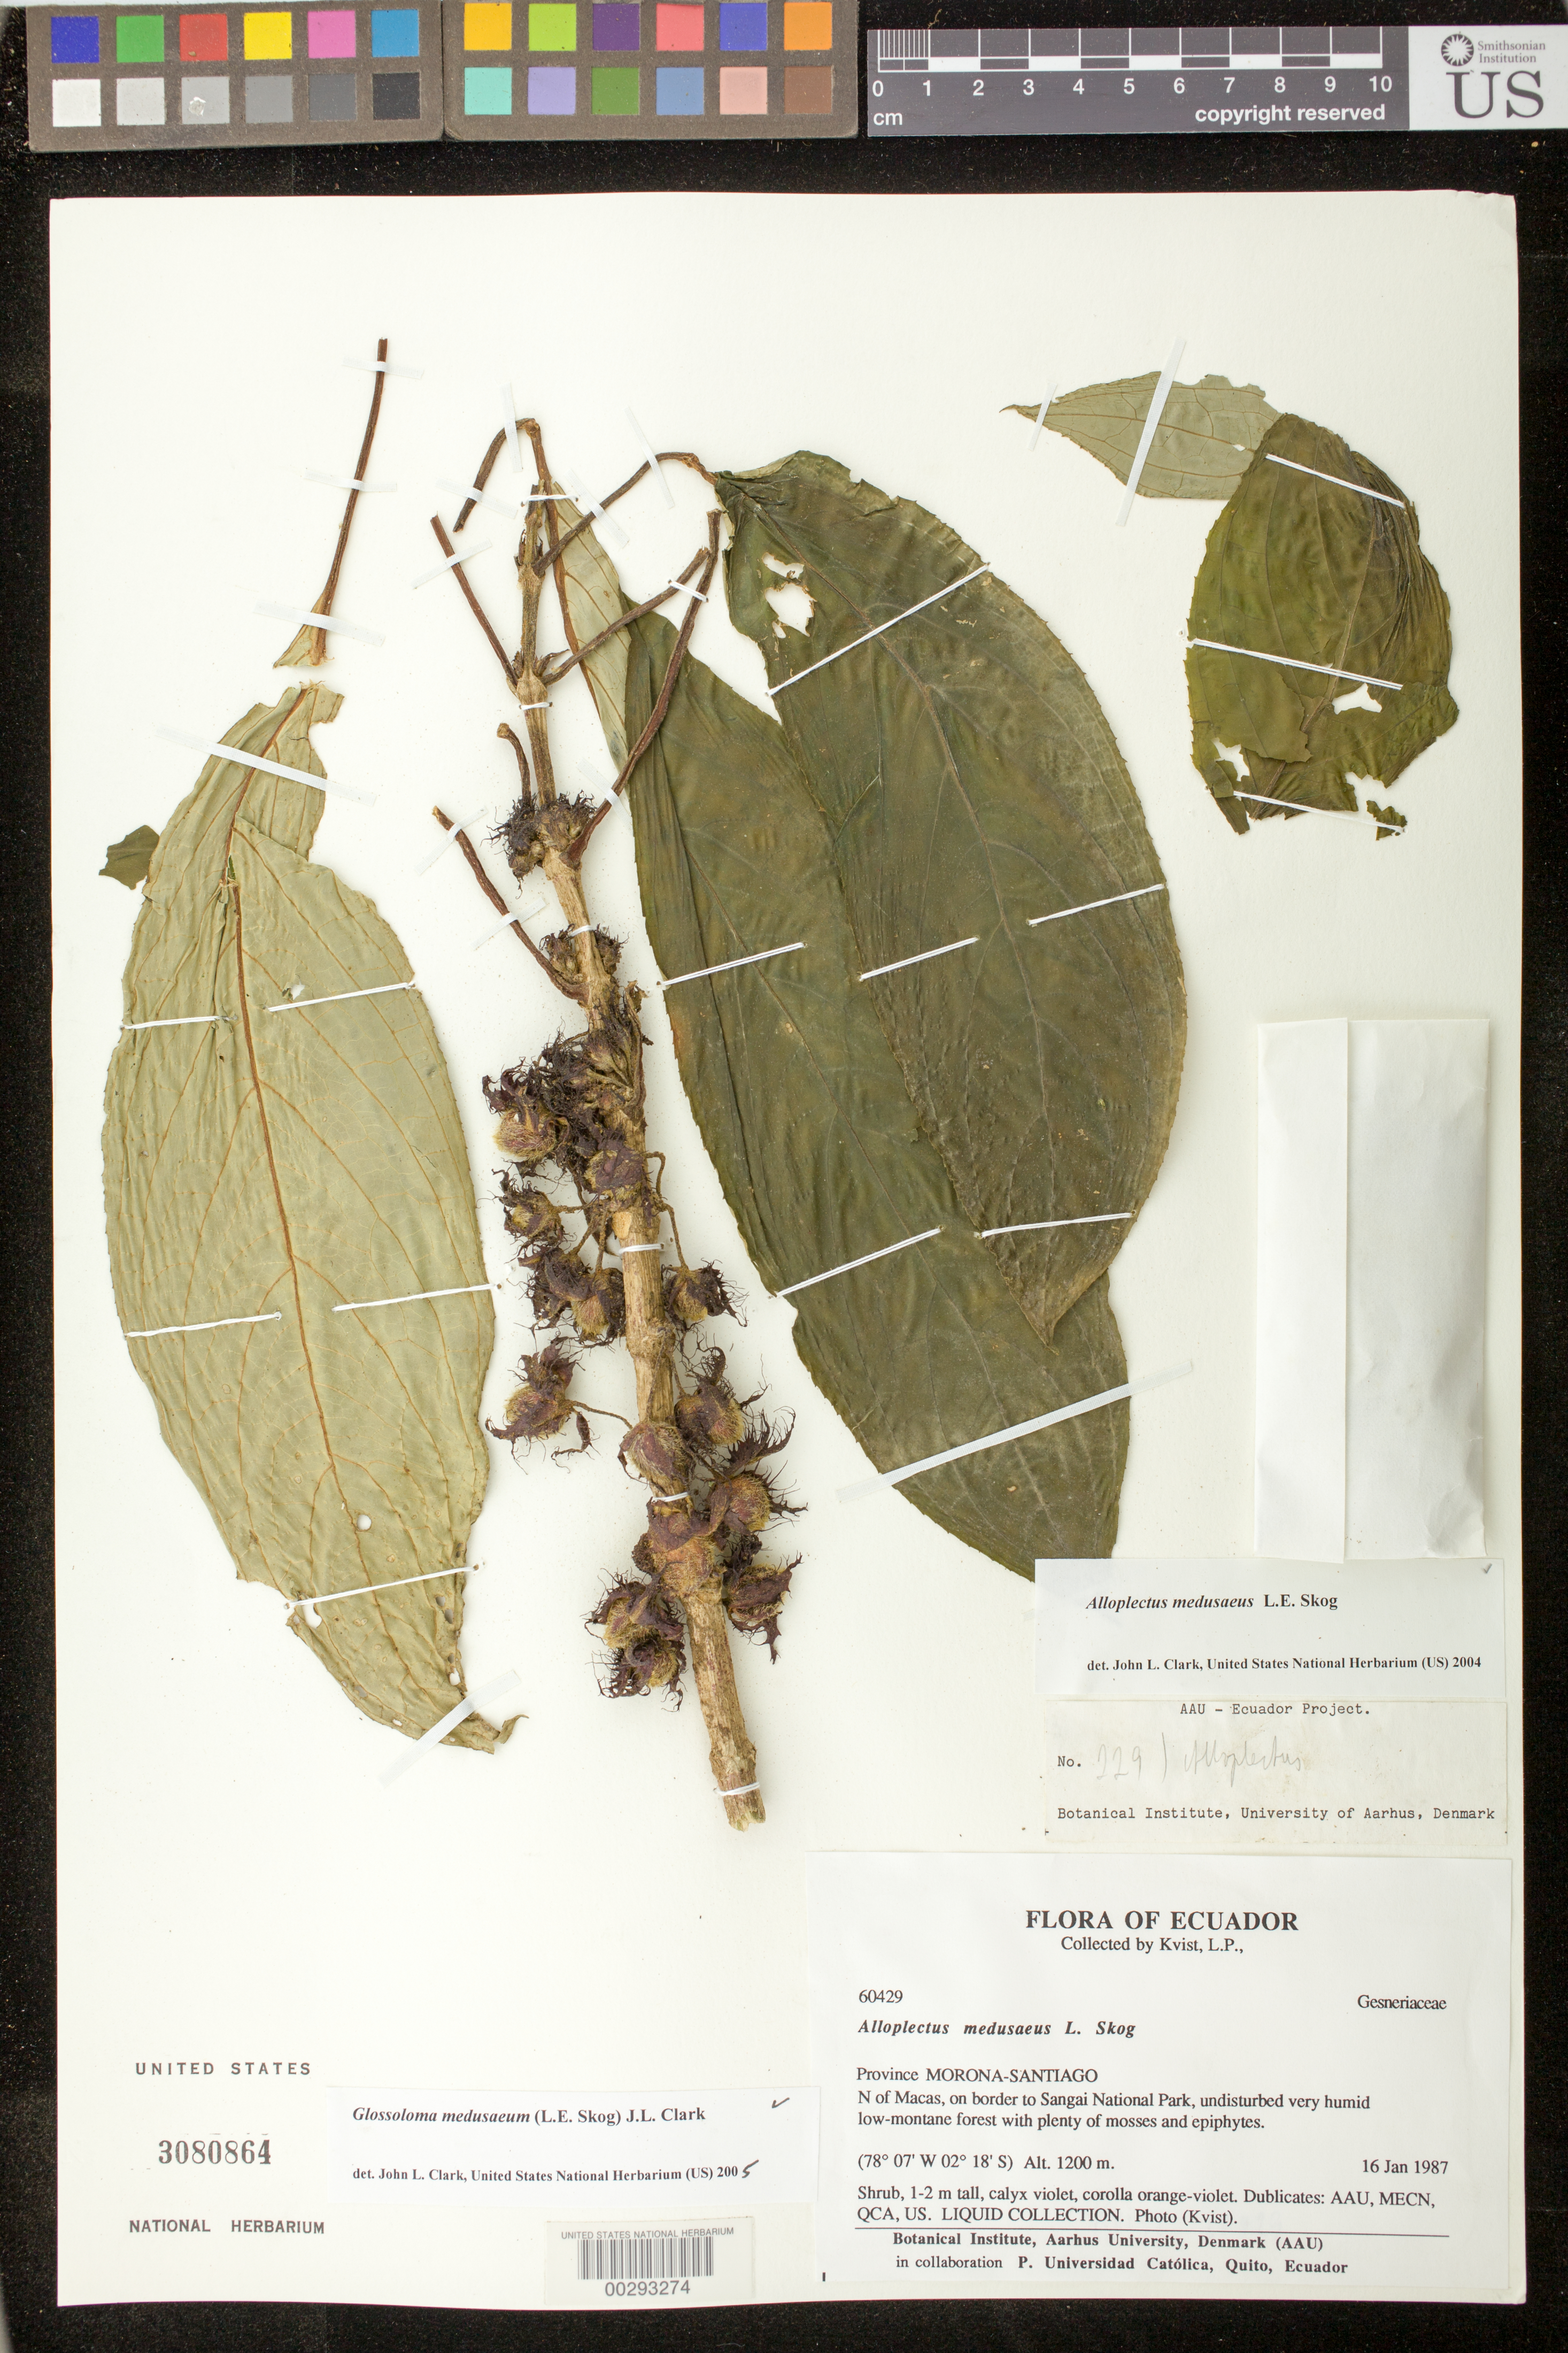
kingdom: Plantae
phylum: Tracheophyta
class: Magnoliopsida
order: Lamiales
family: Gesneriaceae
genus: Glossoloma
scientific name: Glossoloma medusaeum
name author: (L.E. Skog) J.L. Clark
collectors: L. P. Kvist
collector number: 60429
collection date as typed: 16 Jan 1987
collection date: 1987-01-16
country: Ecuador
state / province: Morona-Santiago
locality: N of Macas, on border to Sangay National Park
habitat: Undisturbed very humid low montane forest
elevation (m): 1200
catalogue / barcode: US 33080864